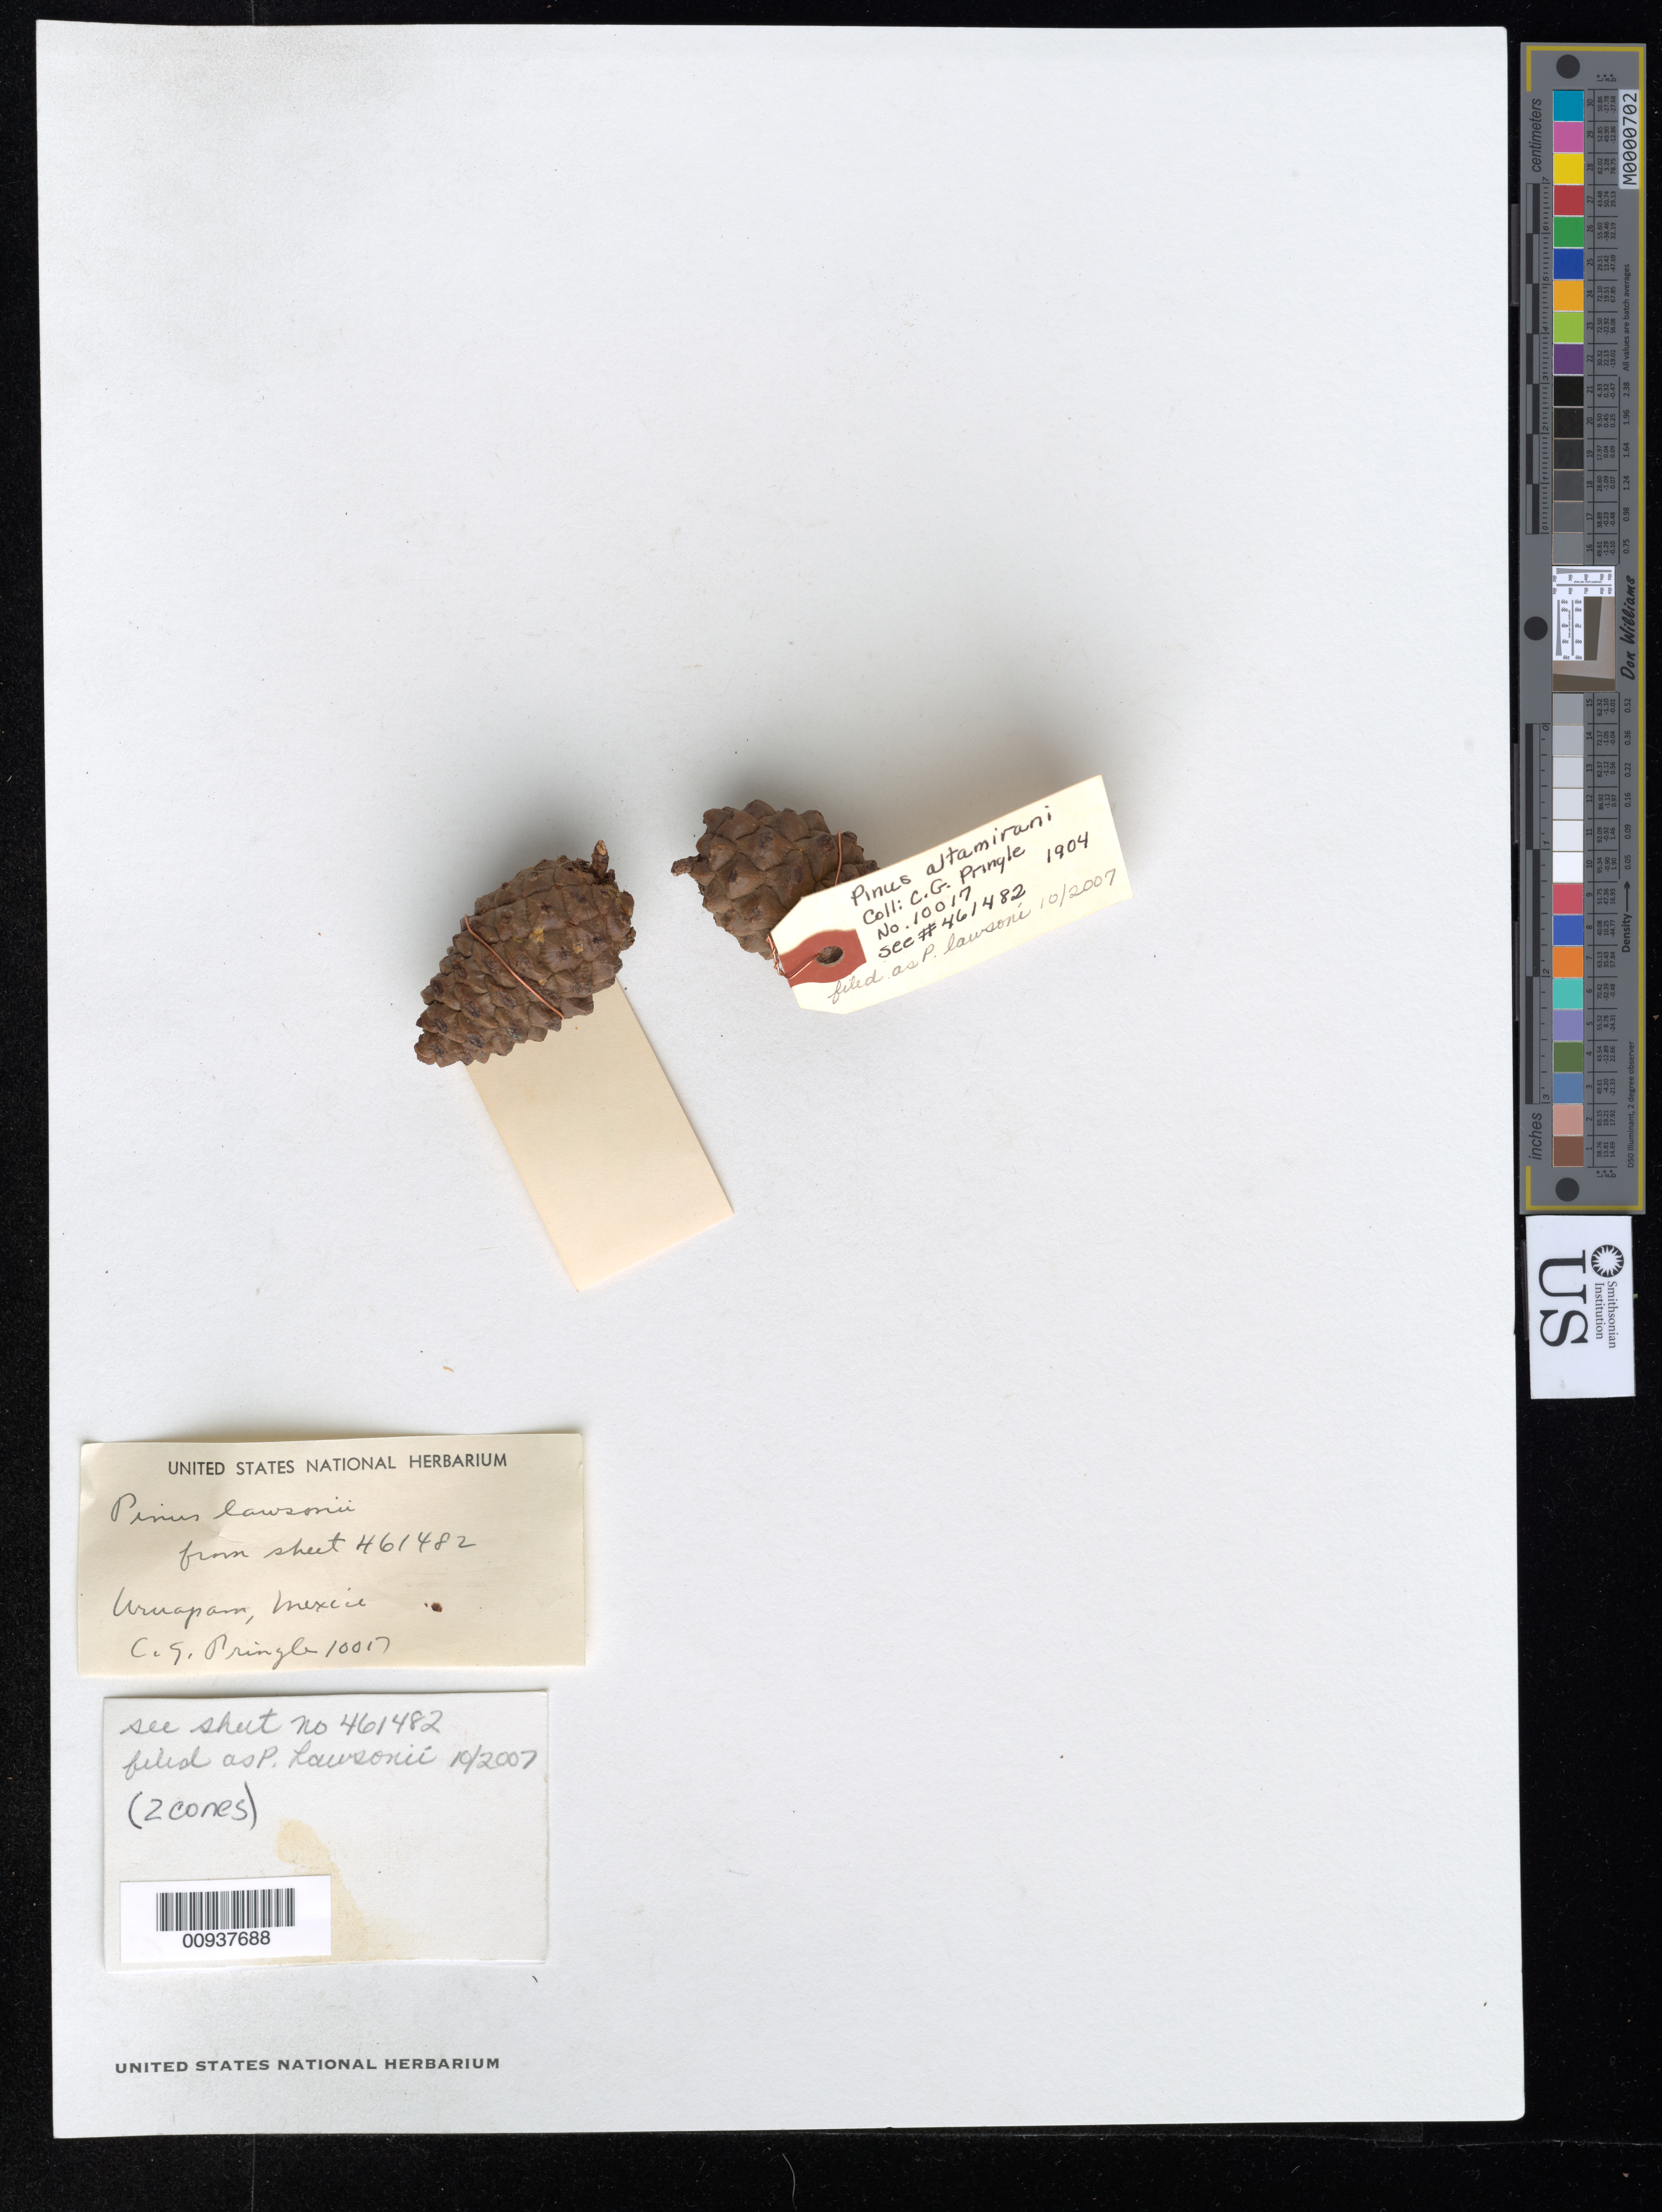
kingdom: Plantae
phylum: Tracheophyta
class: Pinopsida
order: Pinales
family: Pinaceae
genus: Pinus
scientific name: Pinus lawsonii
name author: Roezl ex Gordon & Glend.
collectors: C. G. Pringle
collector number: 10017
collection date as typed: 09 Oct 1904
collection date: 1904-10-09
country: Mexico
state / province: Michoacán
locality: Near Uruapan.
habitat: Hillsides.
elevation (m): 1524